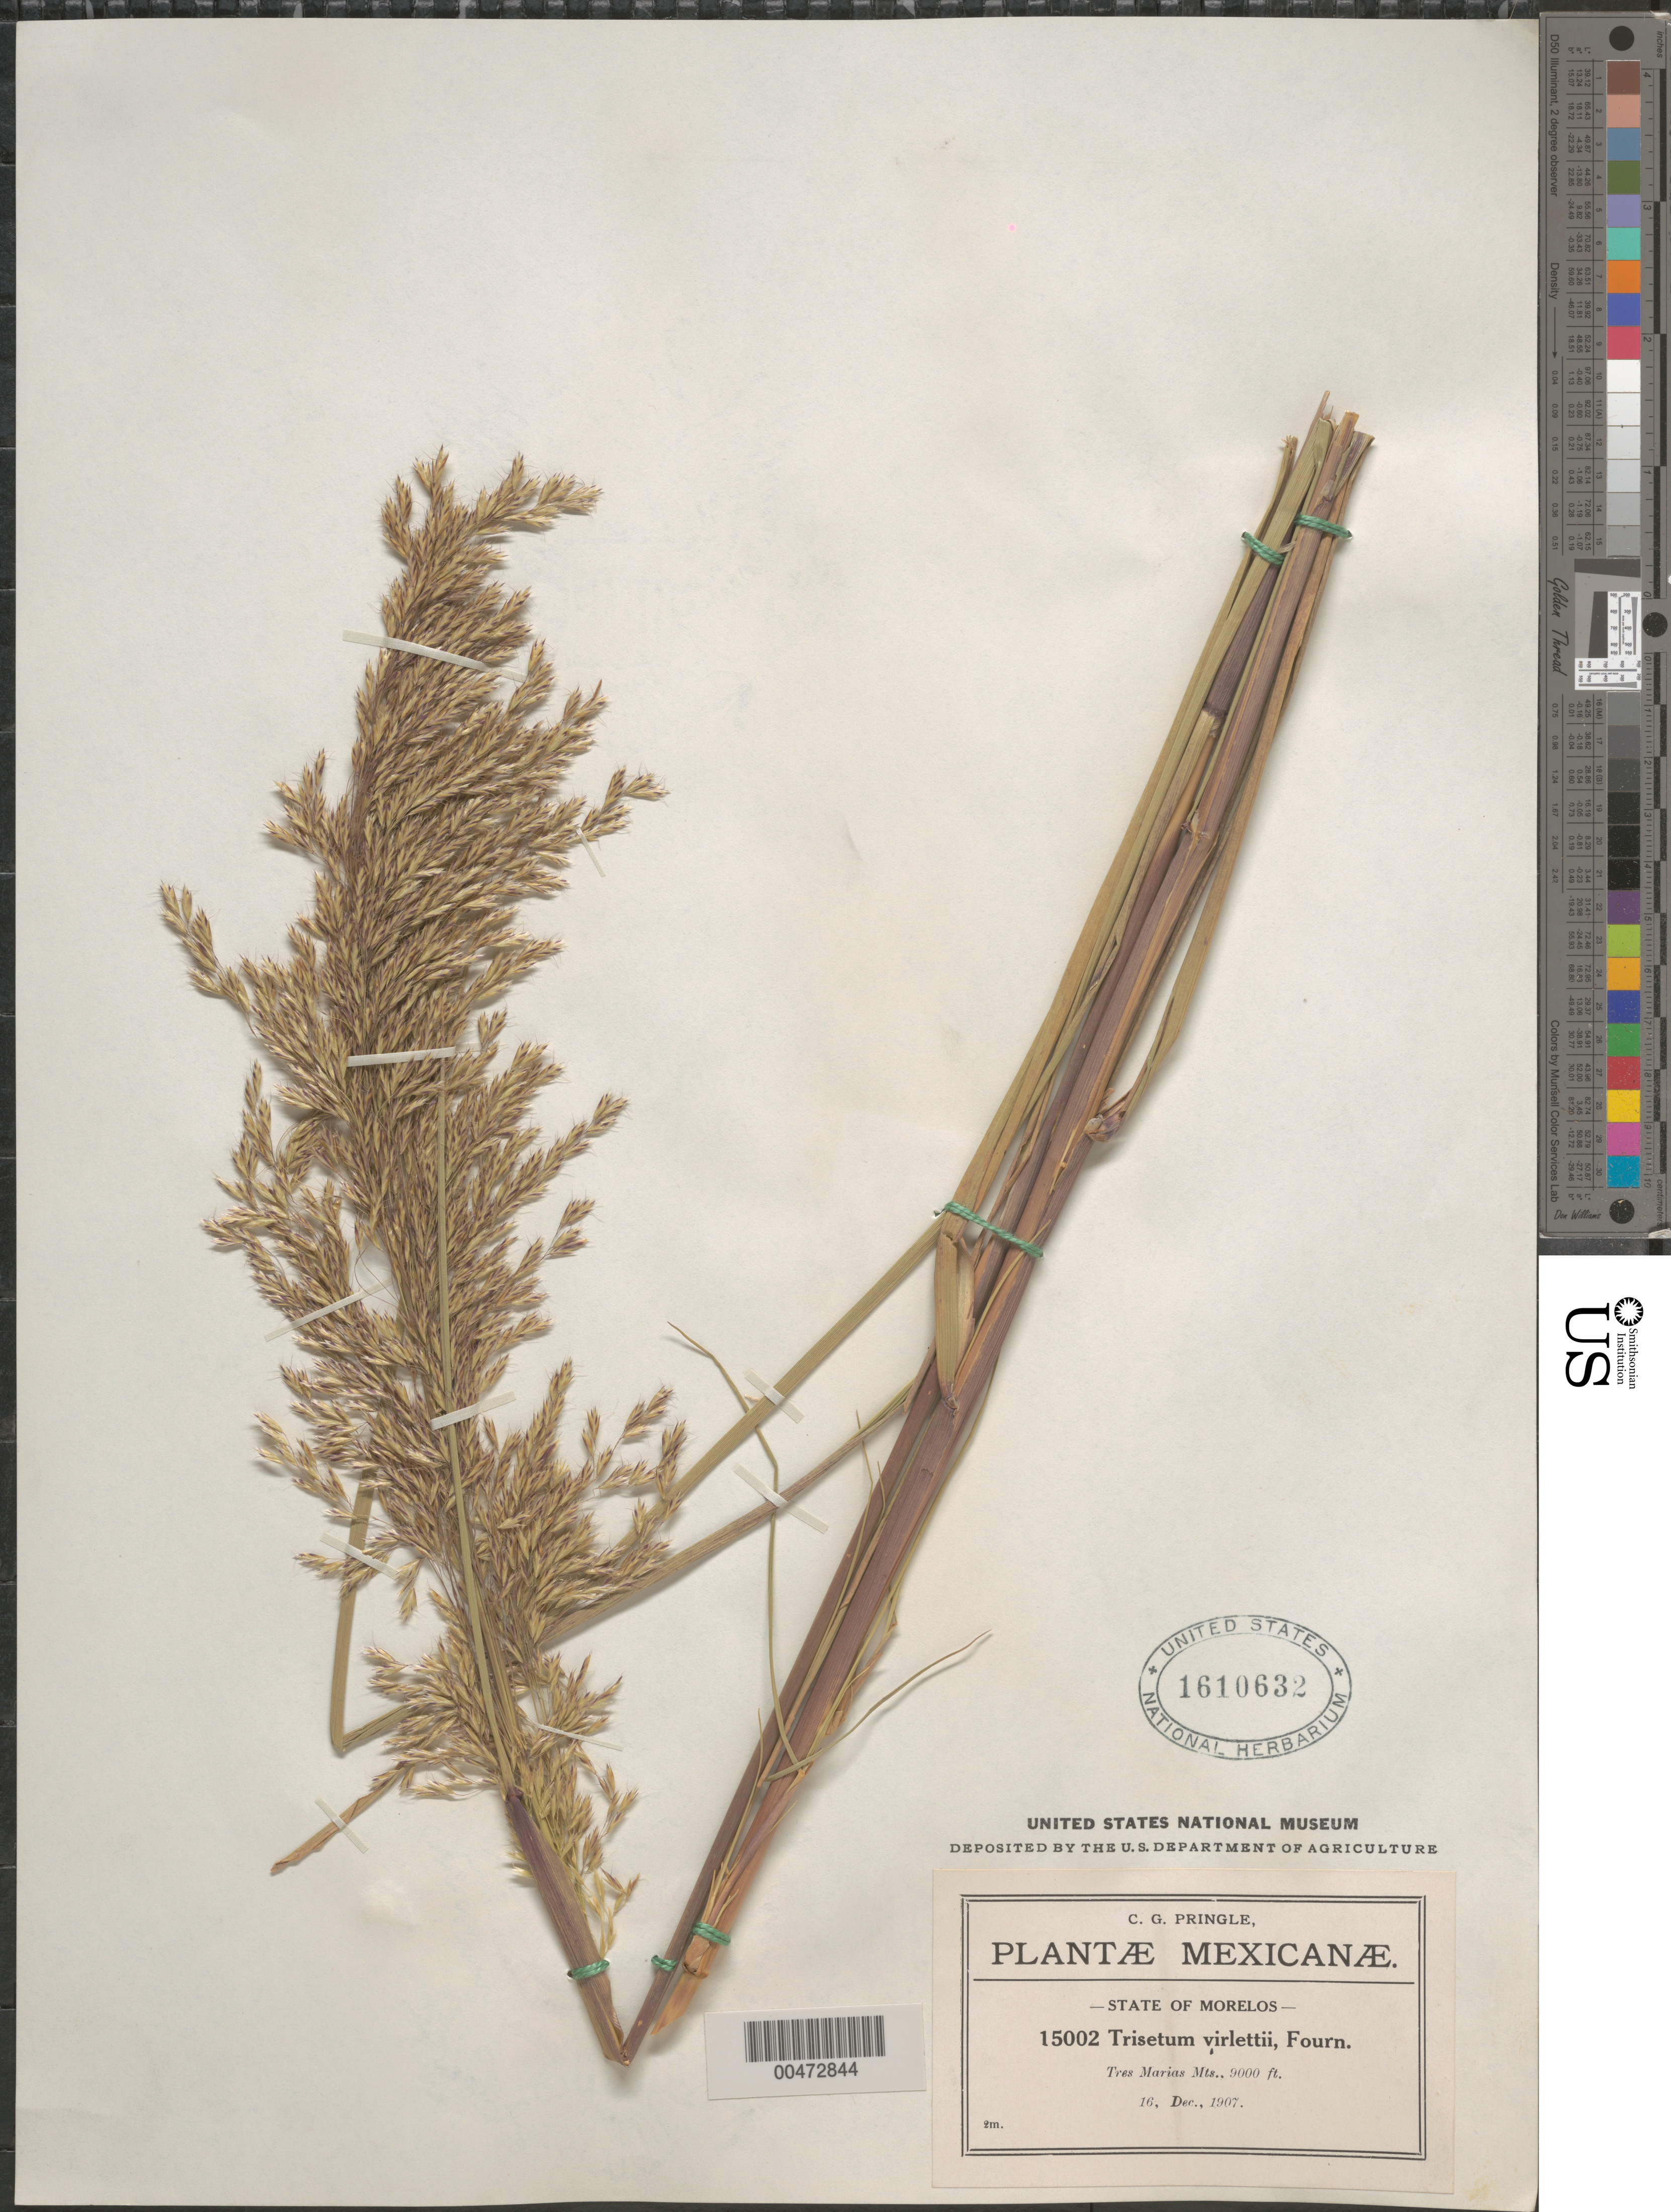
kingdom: Plantae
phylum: Tracheophyta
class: Liliopsida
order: Poales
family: Poaceae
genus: Peyritschia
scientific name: Peyritschia virletii ined.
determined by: Poaceae Reorganization Project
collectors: C. G. Pringle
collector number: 15002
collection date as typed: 16 Dec 1907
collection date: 1907-12-16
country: Mexico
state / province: Morelos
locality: Tres Marias Mts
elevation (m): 2743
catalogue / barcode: US 1610632